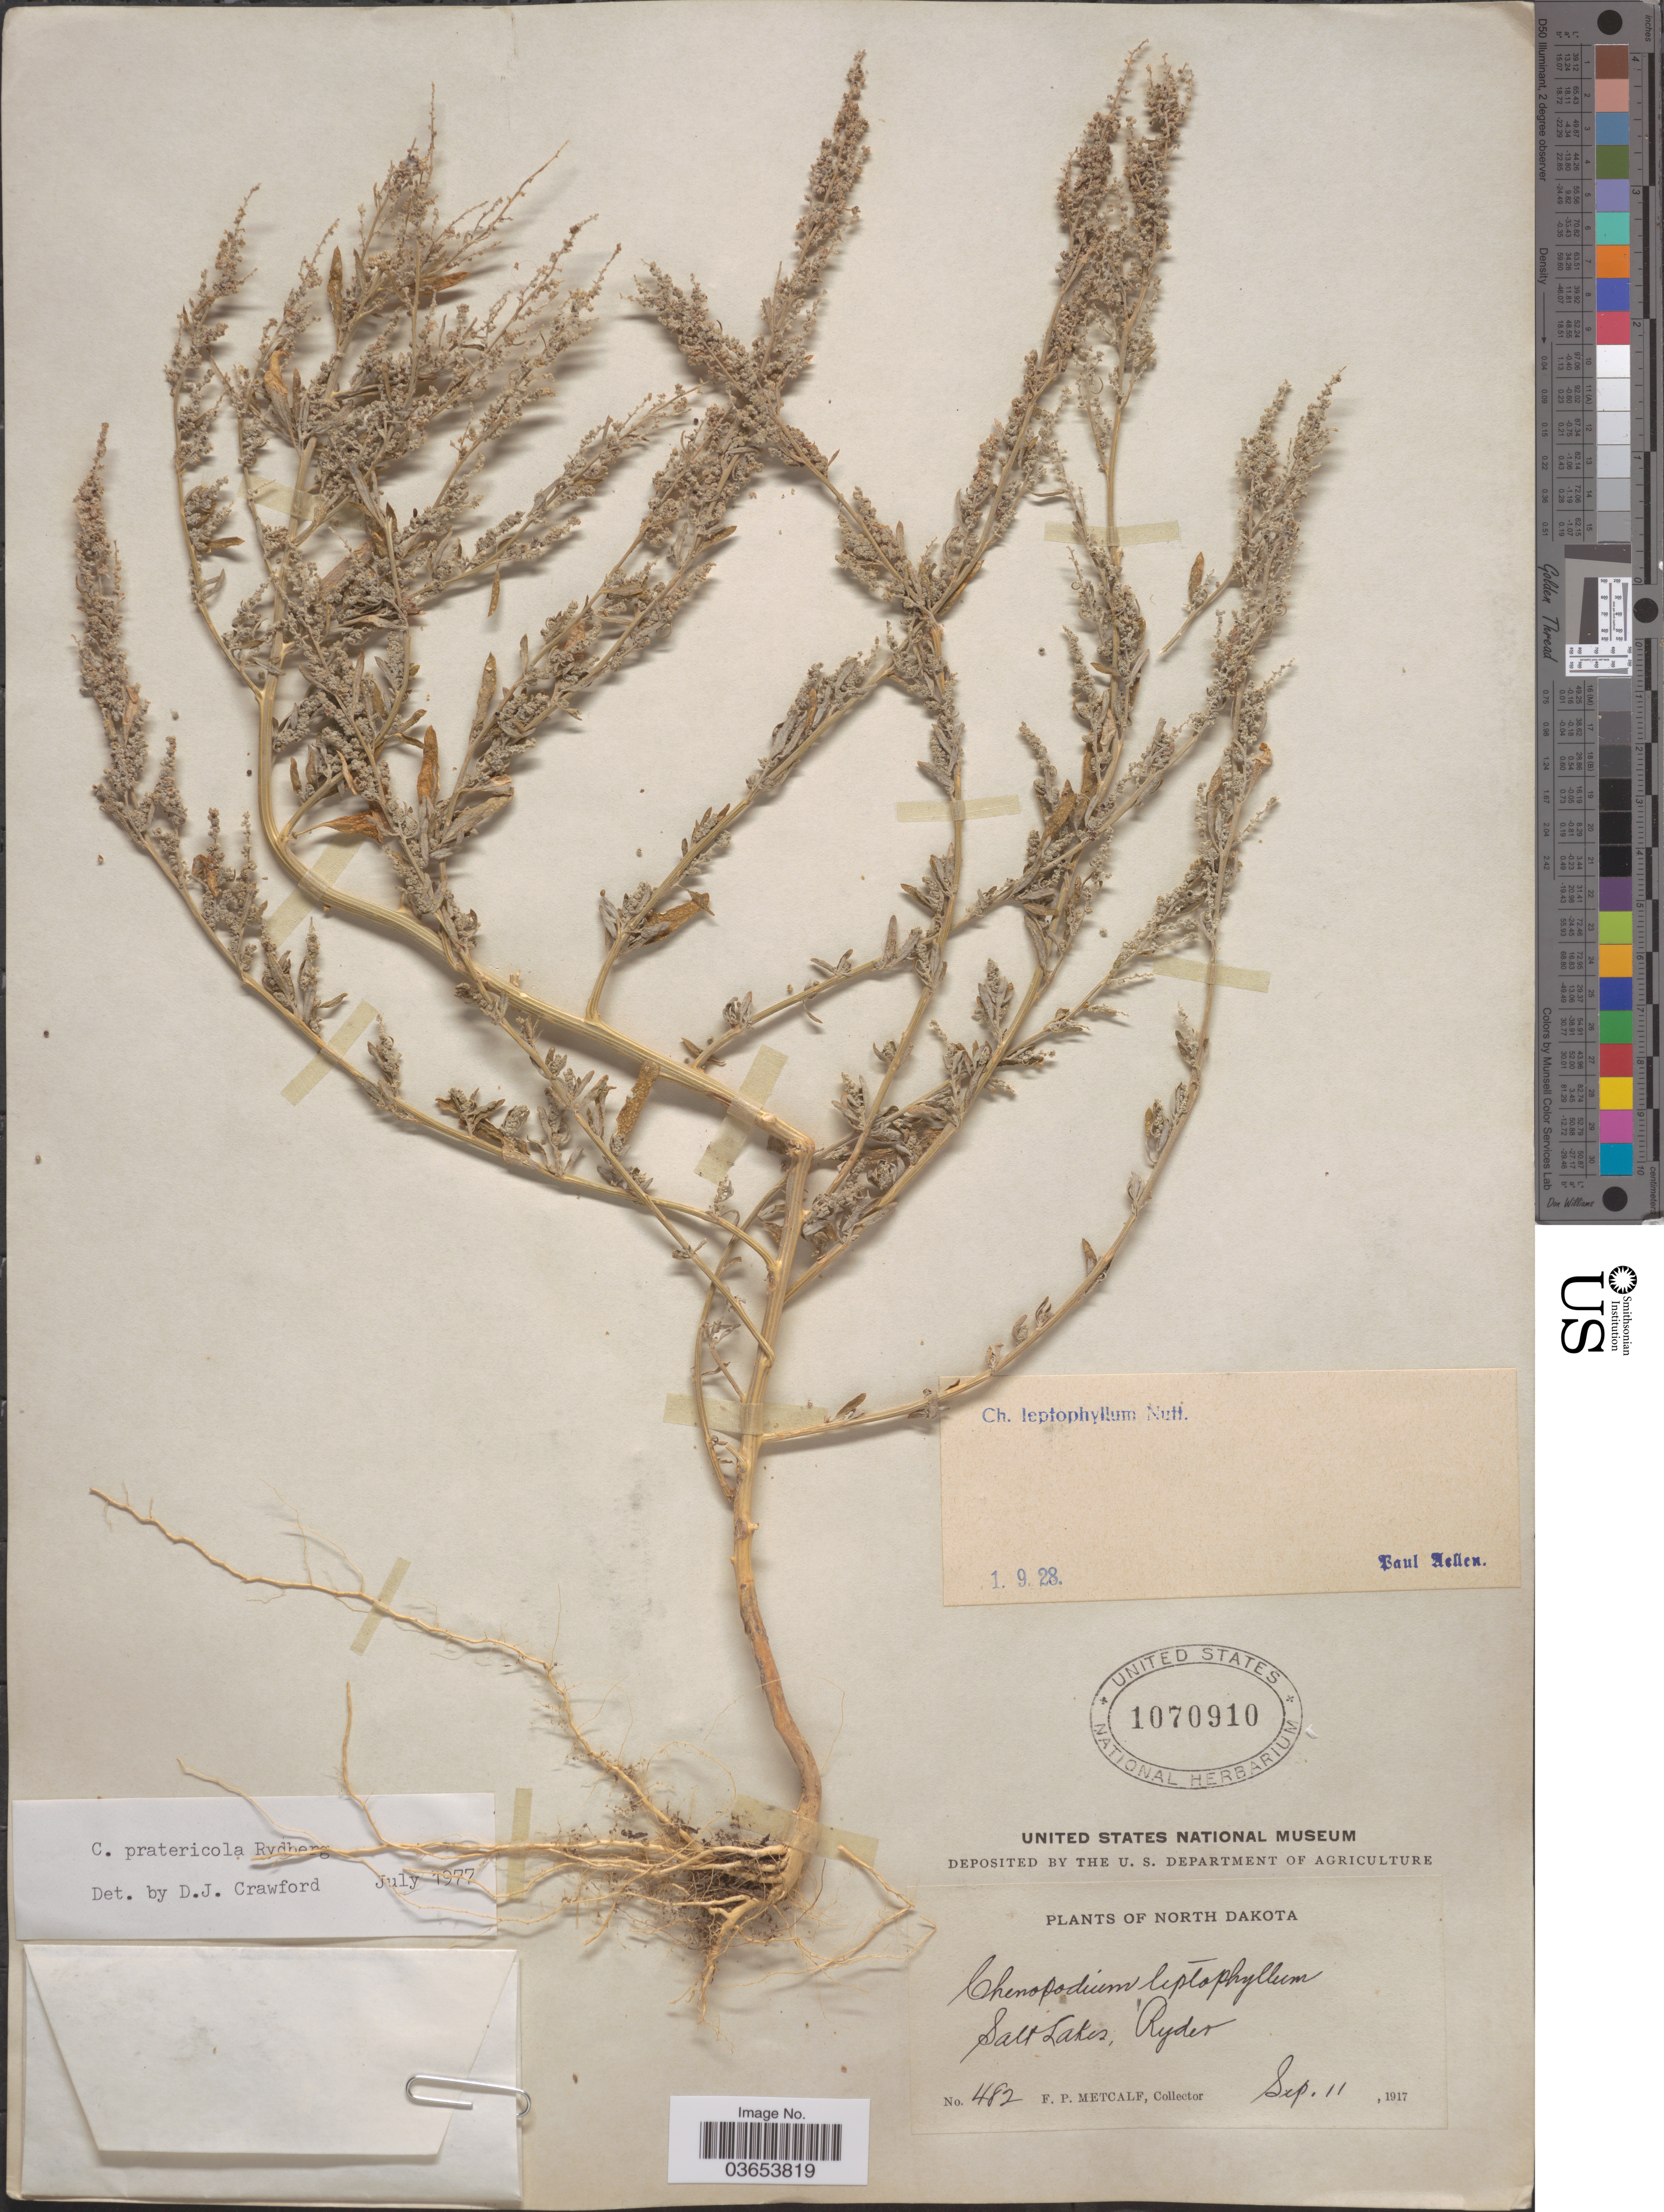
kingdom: Plantae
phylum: Tracheophyta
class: Magnoliopsida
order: Caryophyllales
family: Amaranthaceae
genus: Chenopodium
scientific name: Chenopodium pratericola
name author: Rydb.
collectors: F. Metcalf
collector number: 482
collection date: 1917-09-11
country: United States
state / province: North Dakota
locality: Salt Lakes, Ryder.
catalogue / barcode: US 1070910